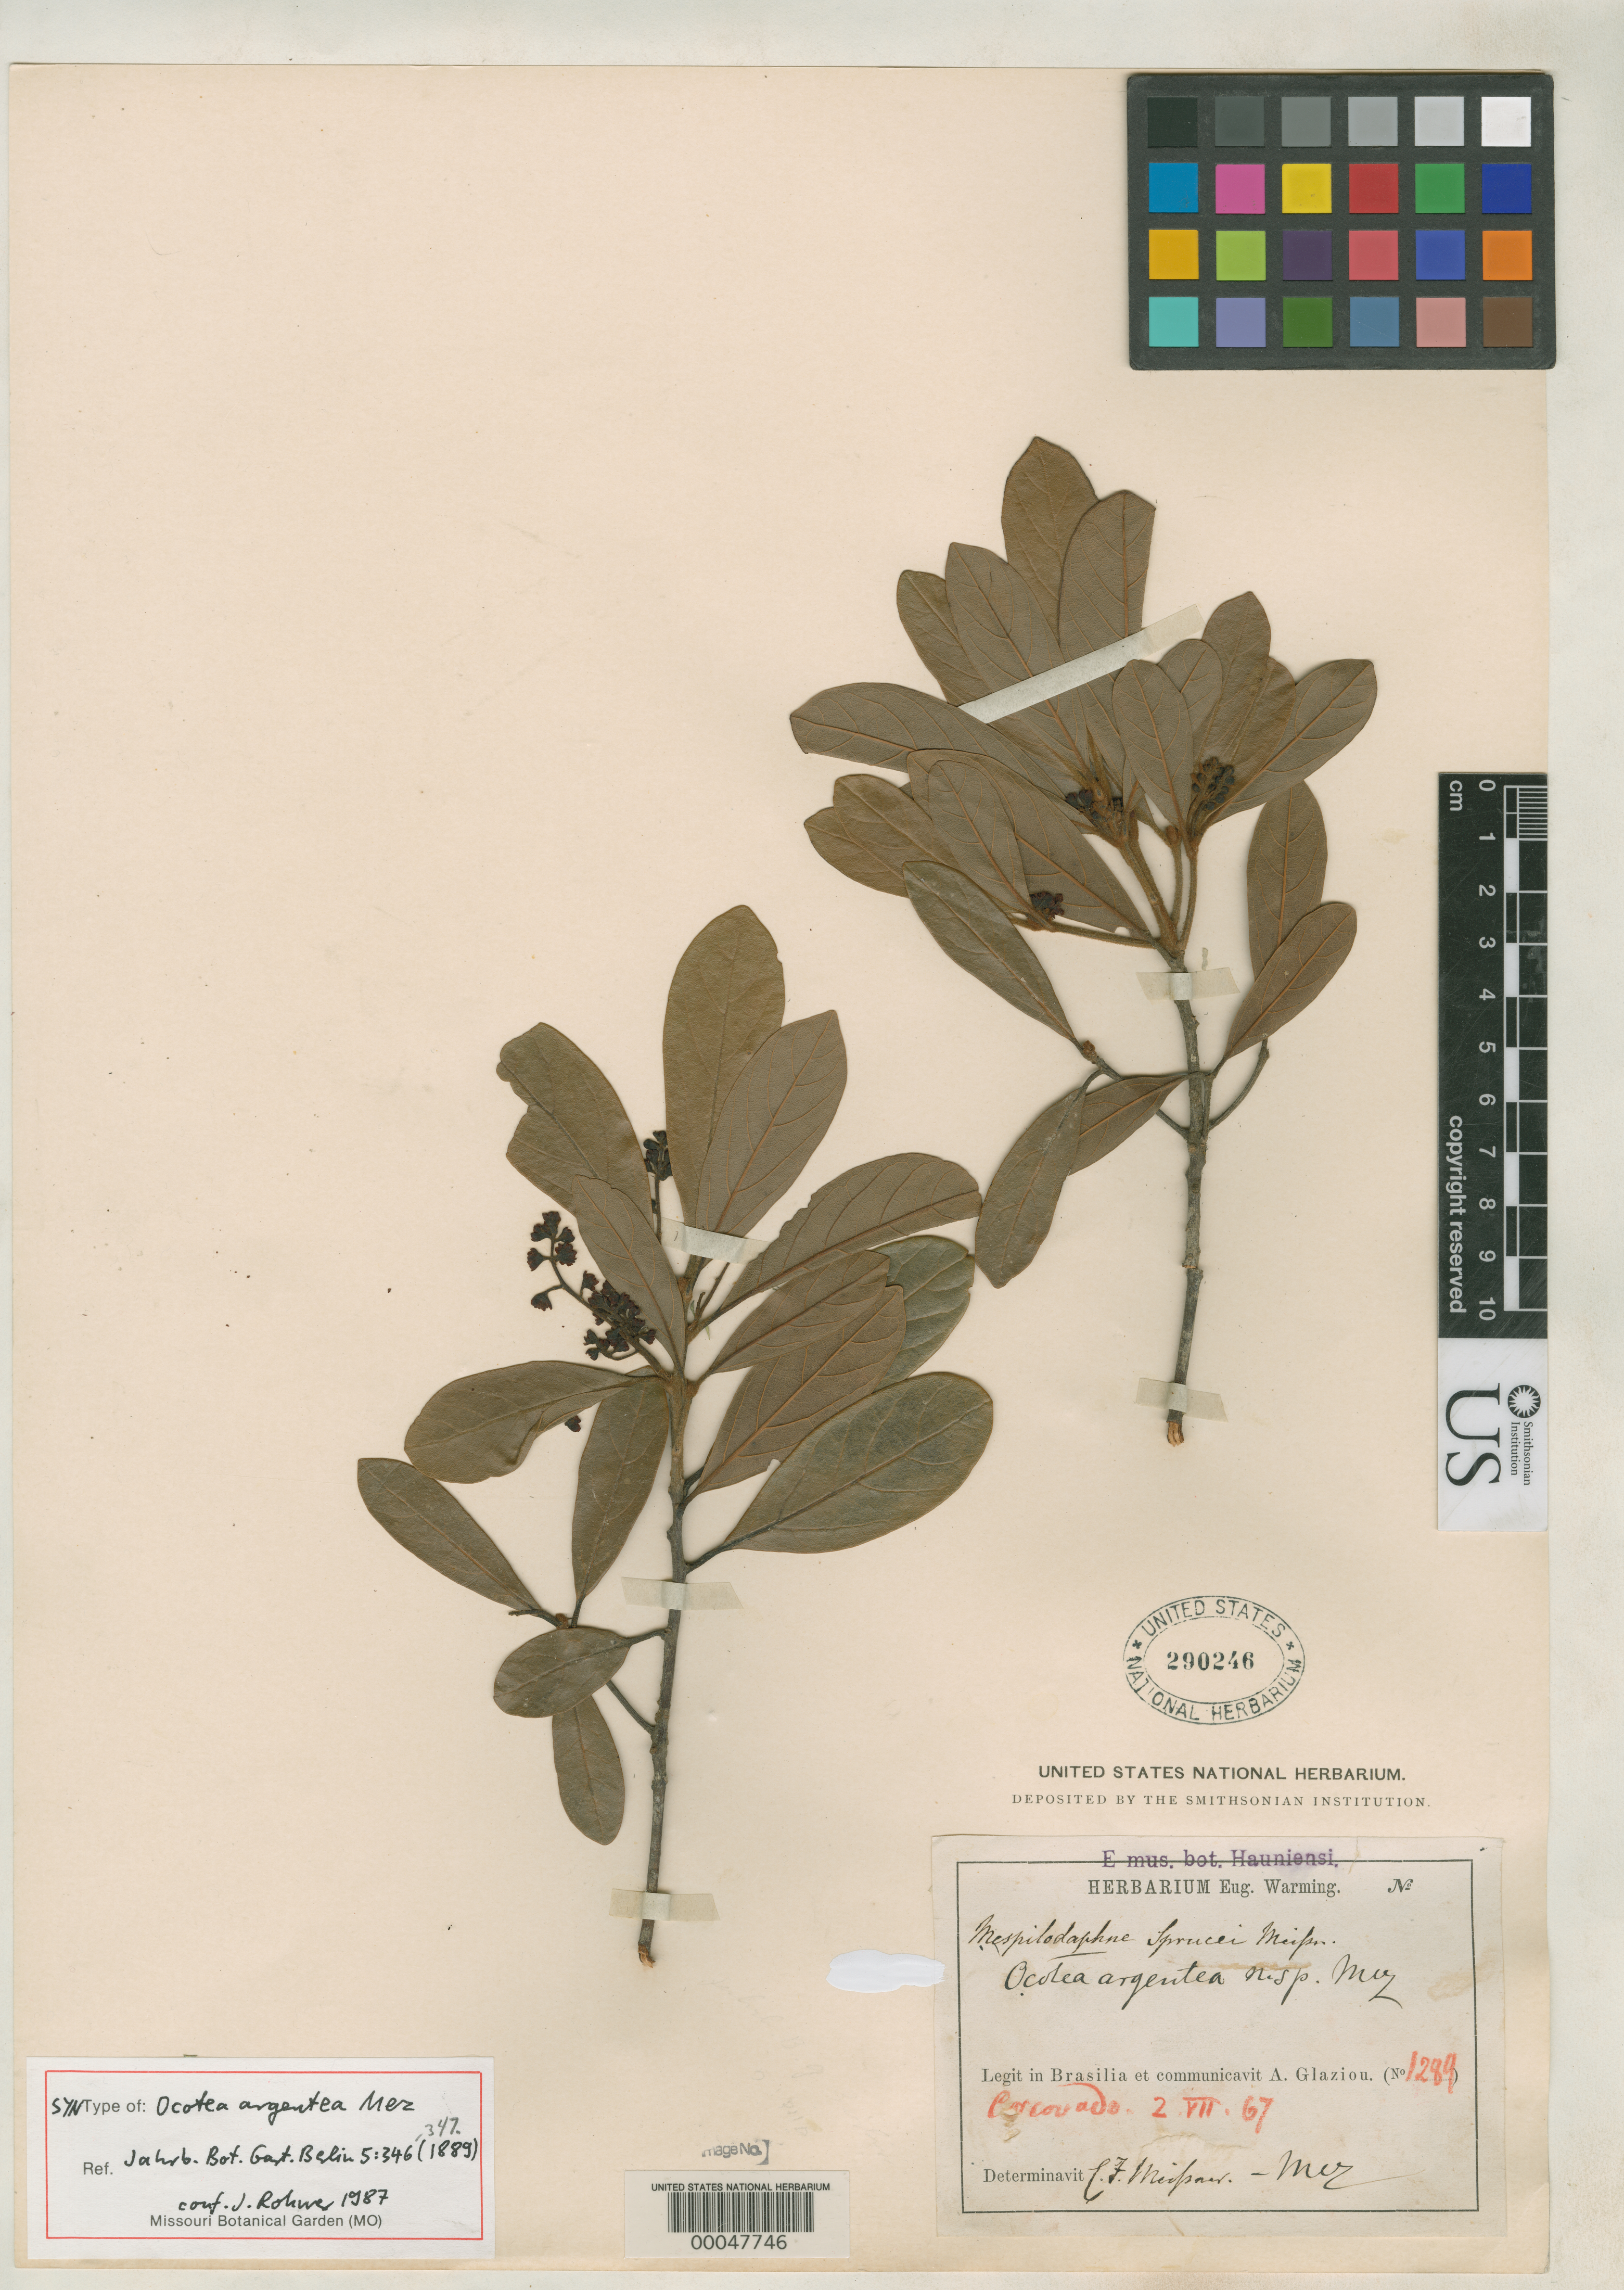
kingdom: Plantae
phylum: Tracheophyta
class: Magnoliopsida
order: Laurales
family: Lauraceae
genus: Ocotea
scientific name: Ocotea argentea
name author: Mez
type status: Isosyntype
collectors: A. F. M. Glaziou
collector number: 1289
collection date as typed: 02 Jul 1867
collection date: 1867-07-02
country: Brazil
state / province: Rio de Janeiro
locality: Corcovado.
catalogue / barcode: US 290246